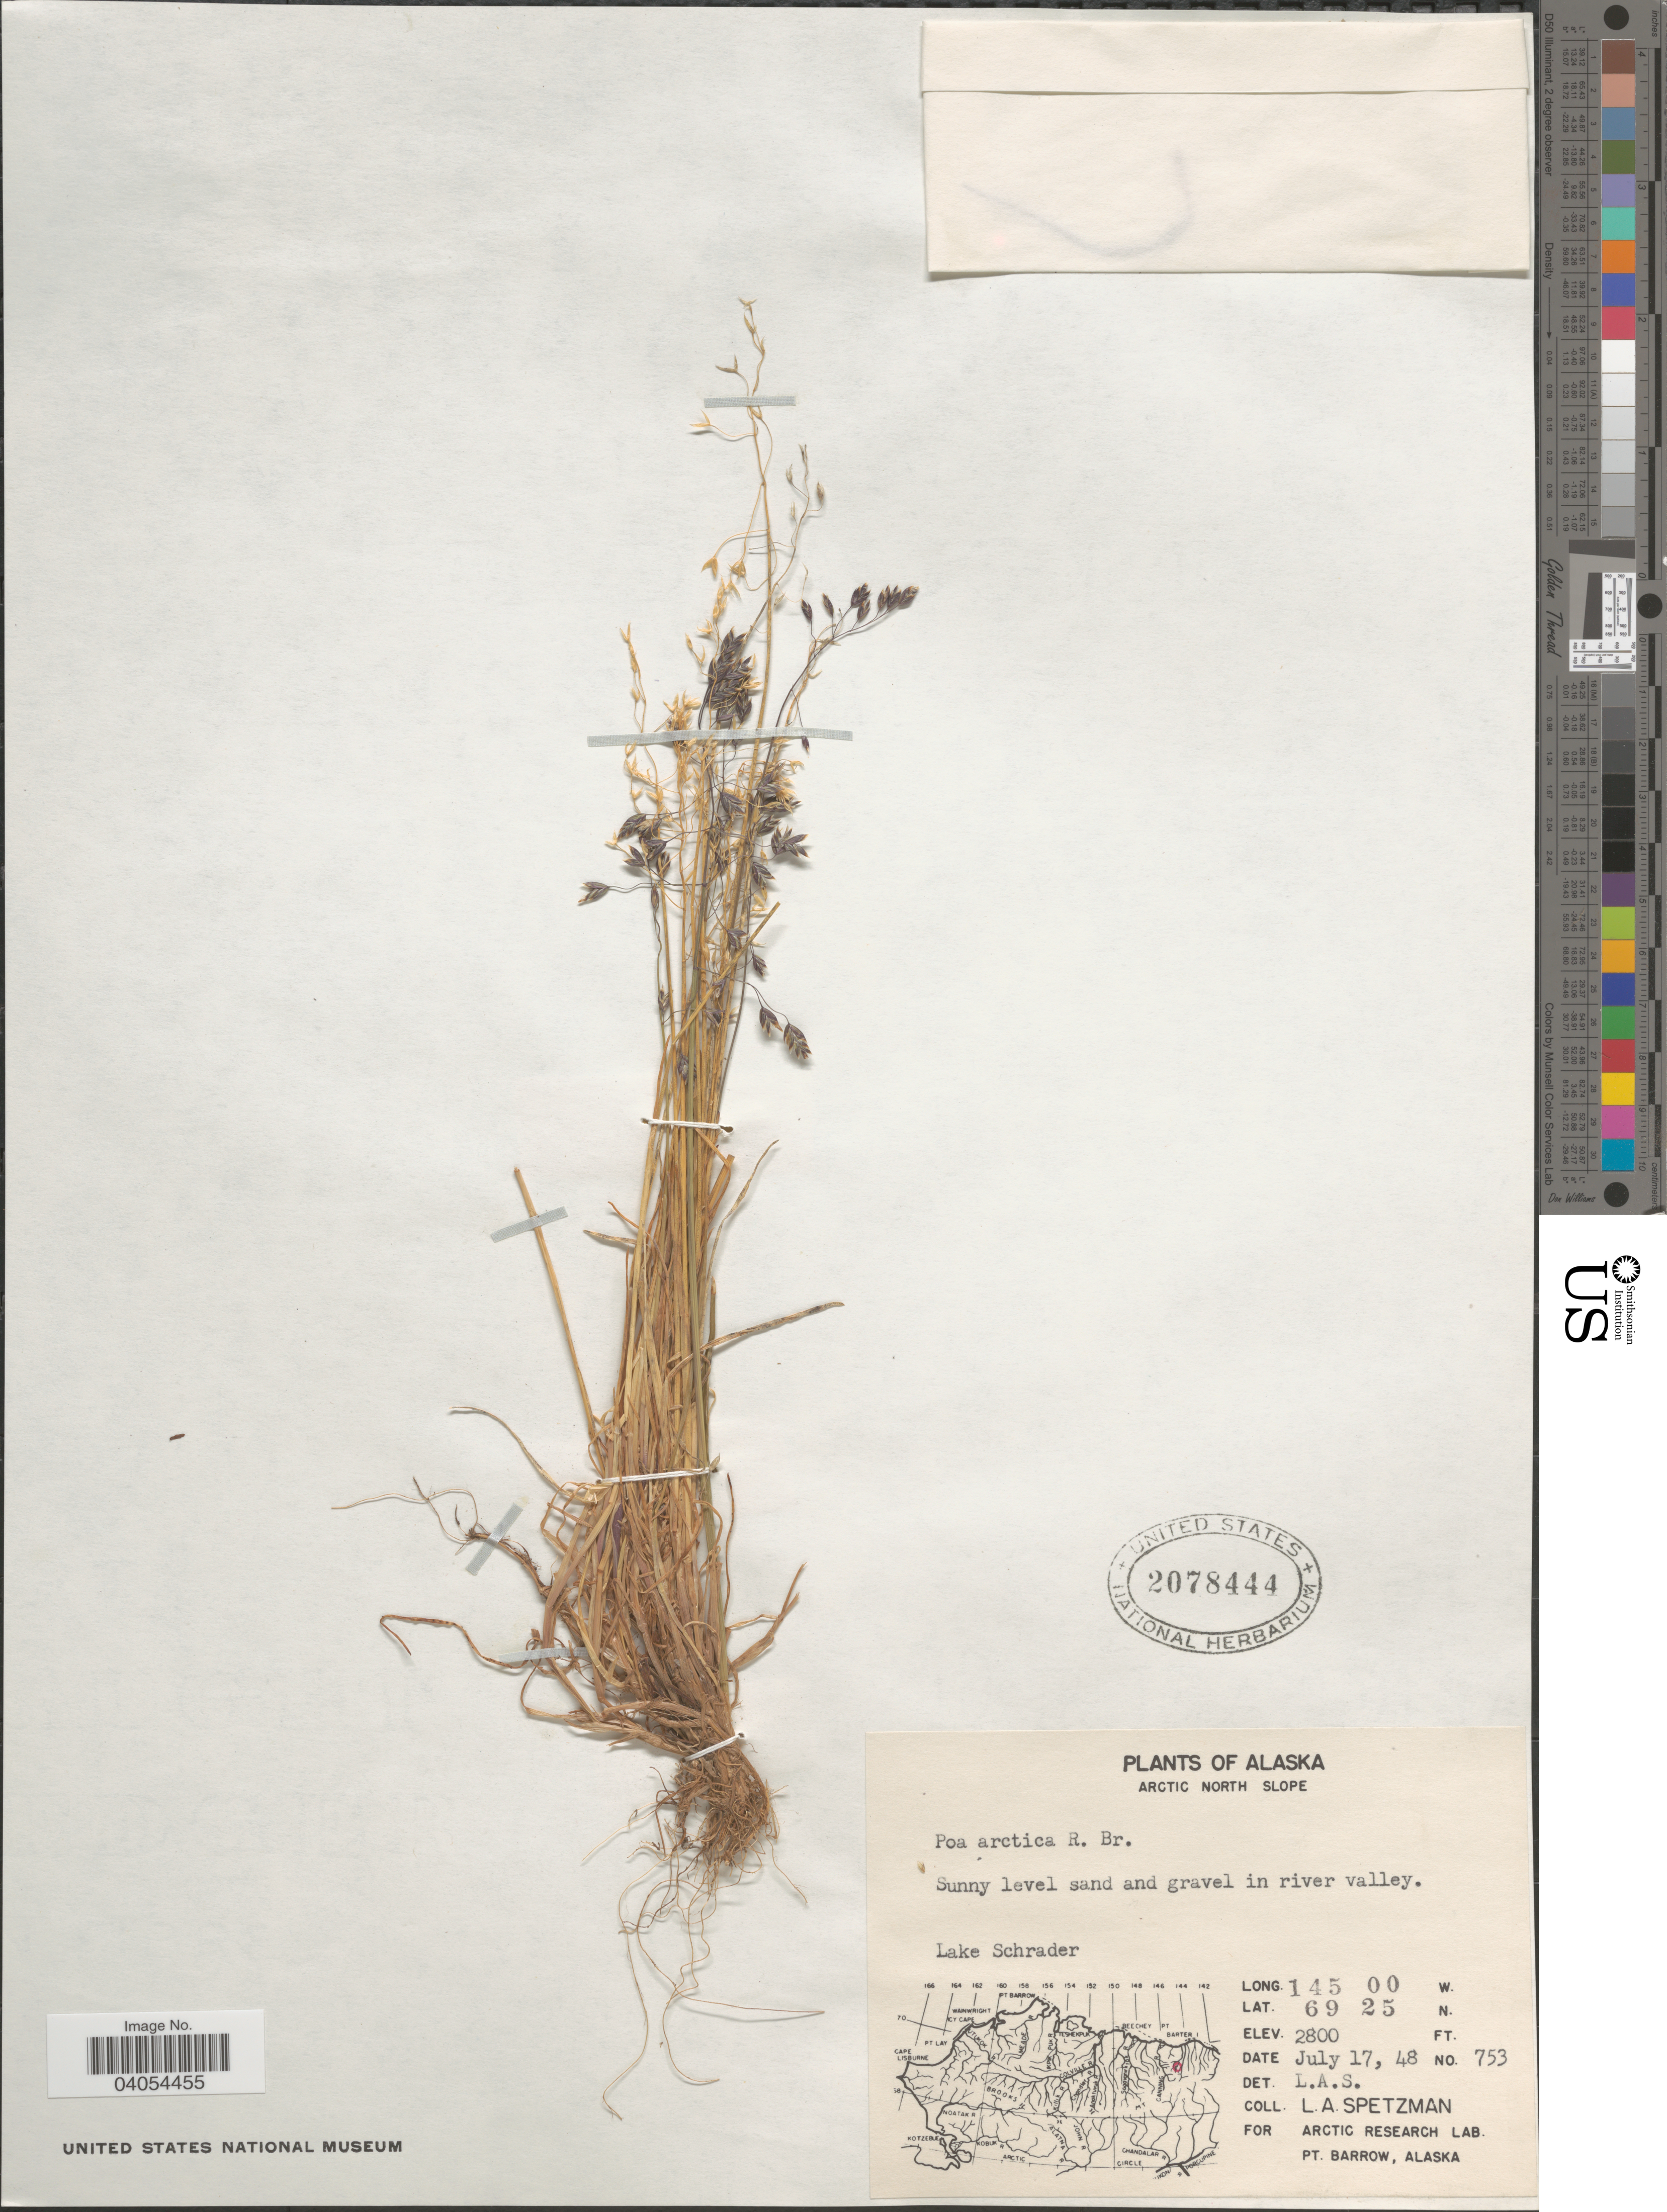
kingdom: Plantae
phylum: Tracheophyta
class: Liliopsida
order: Poales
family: Poaceae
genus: Poa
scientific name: Poa arctica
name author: R. Br.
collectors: L. Spetzman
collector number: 753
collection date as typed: Transcribed d/m/y: 17/7/48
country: United States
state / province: Alaska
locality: Arctic North Slope. Lake Schrader.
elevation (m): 853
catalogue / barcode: US 2078444